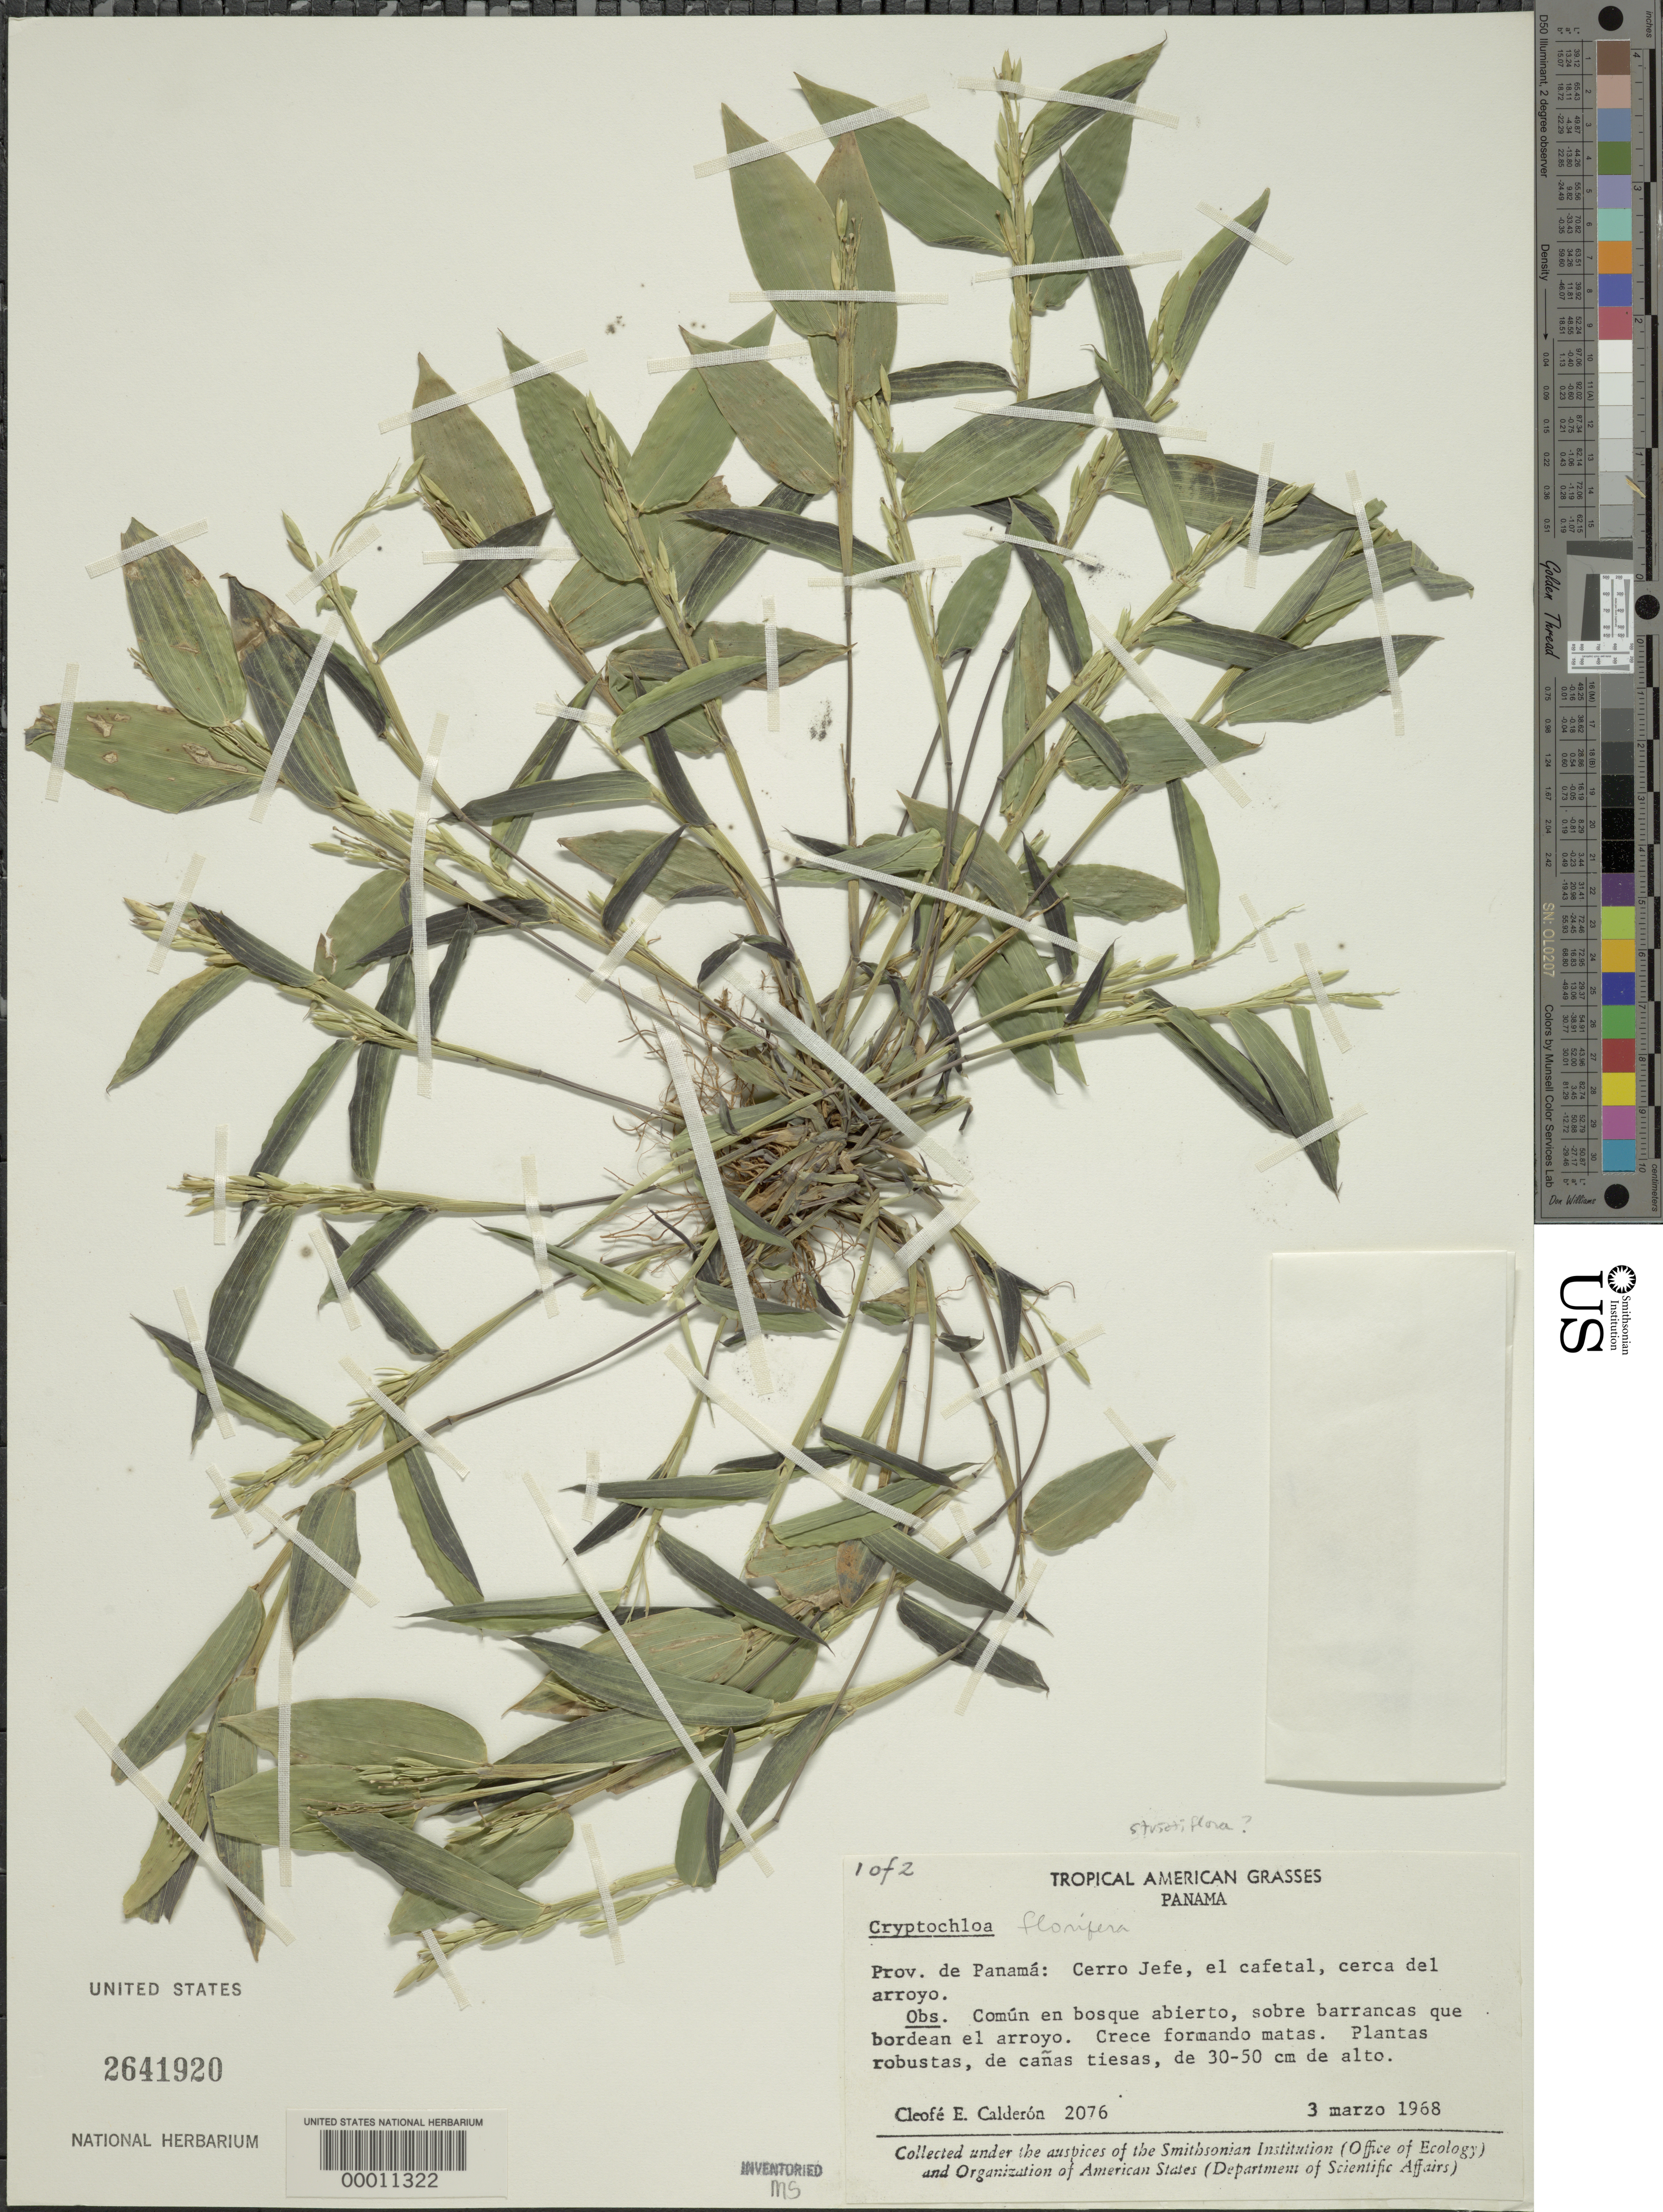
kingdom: Plantae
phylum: Tracheophyta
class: Liliopsida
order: Poales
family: Poaceae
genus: Cryptochloa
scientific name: Cryptochloa sp.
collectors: C. E. Calderón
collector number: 2076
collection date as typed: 03 Mar 1968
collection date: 1968-03-03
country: Panama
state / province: Panamá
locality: Cerro Jefe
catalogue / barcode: US 2641920